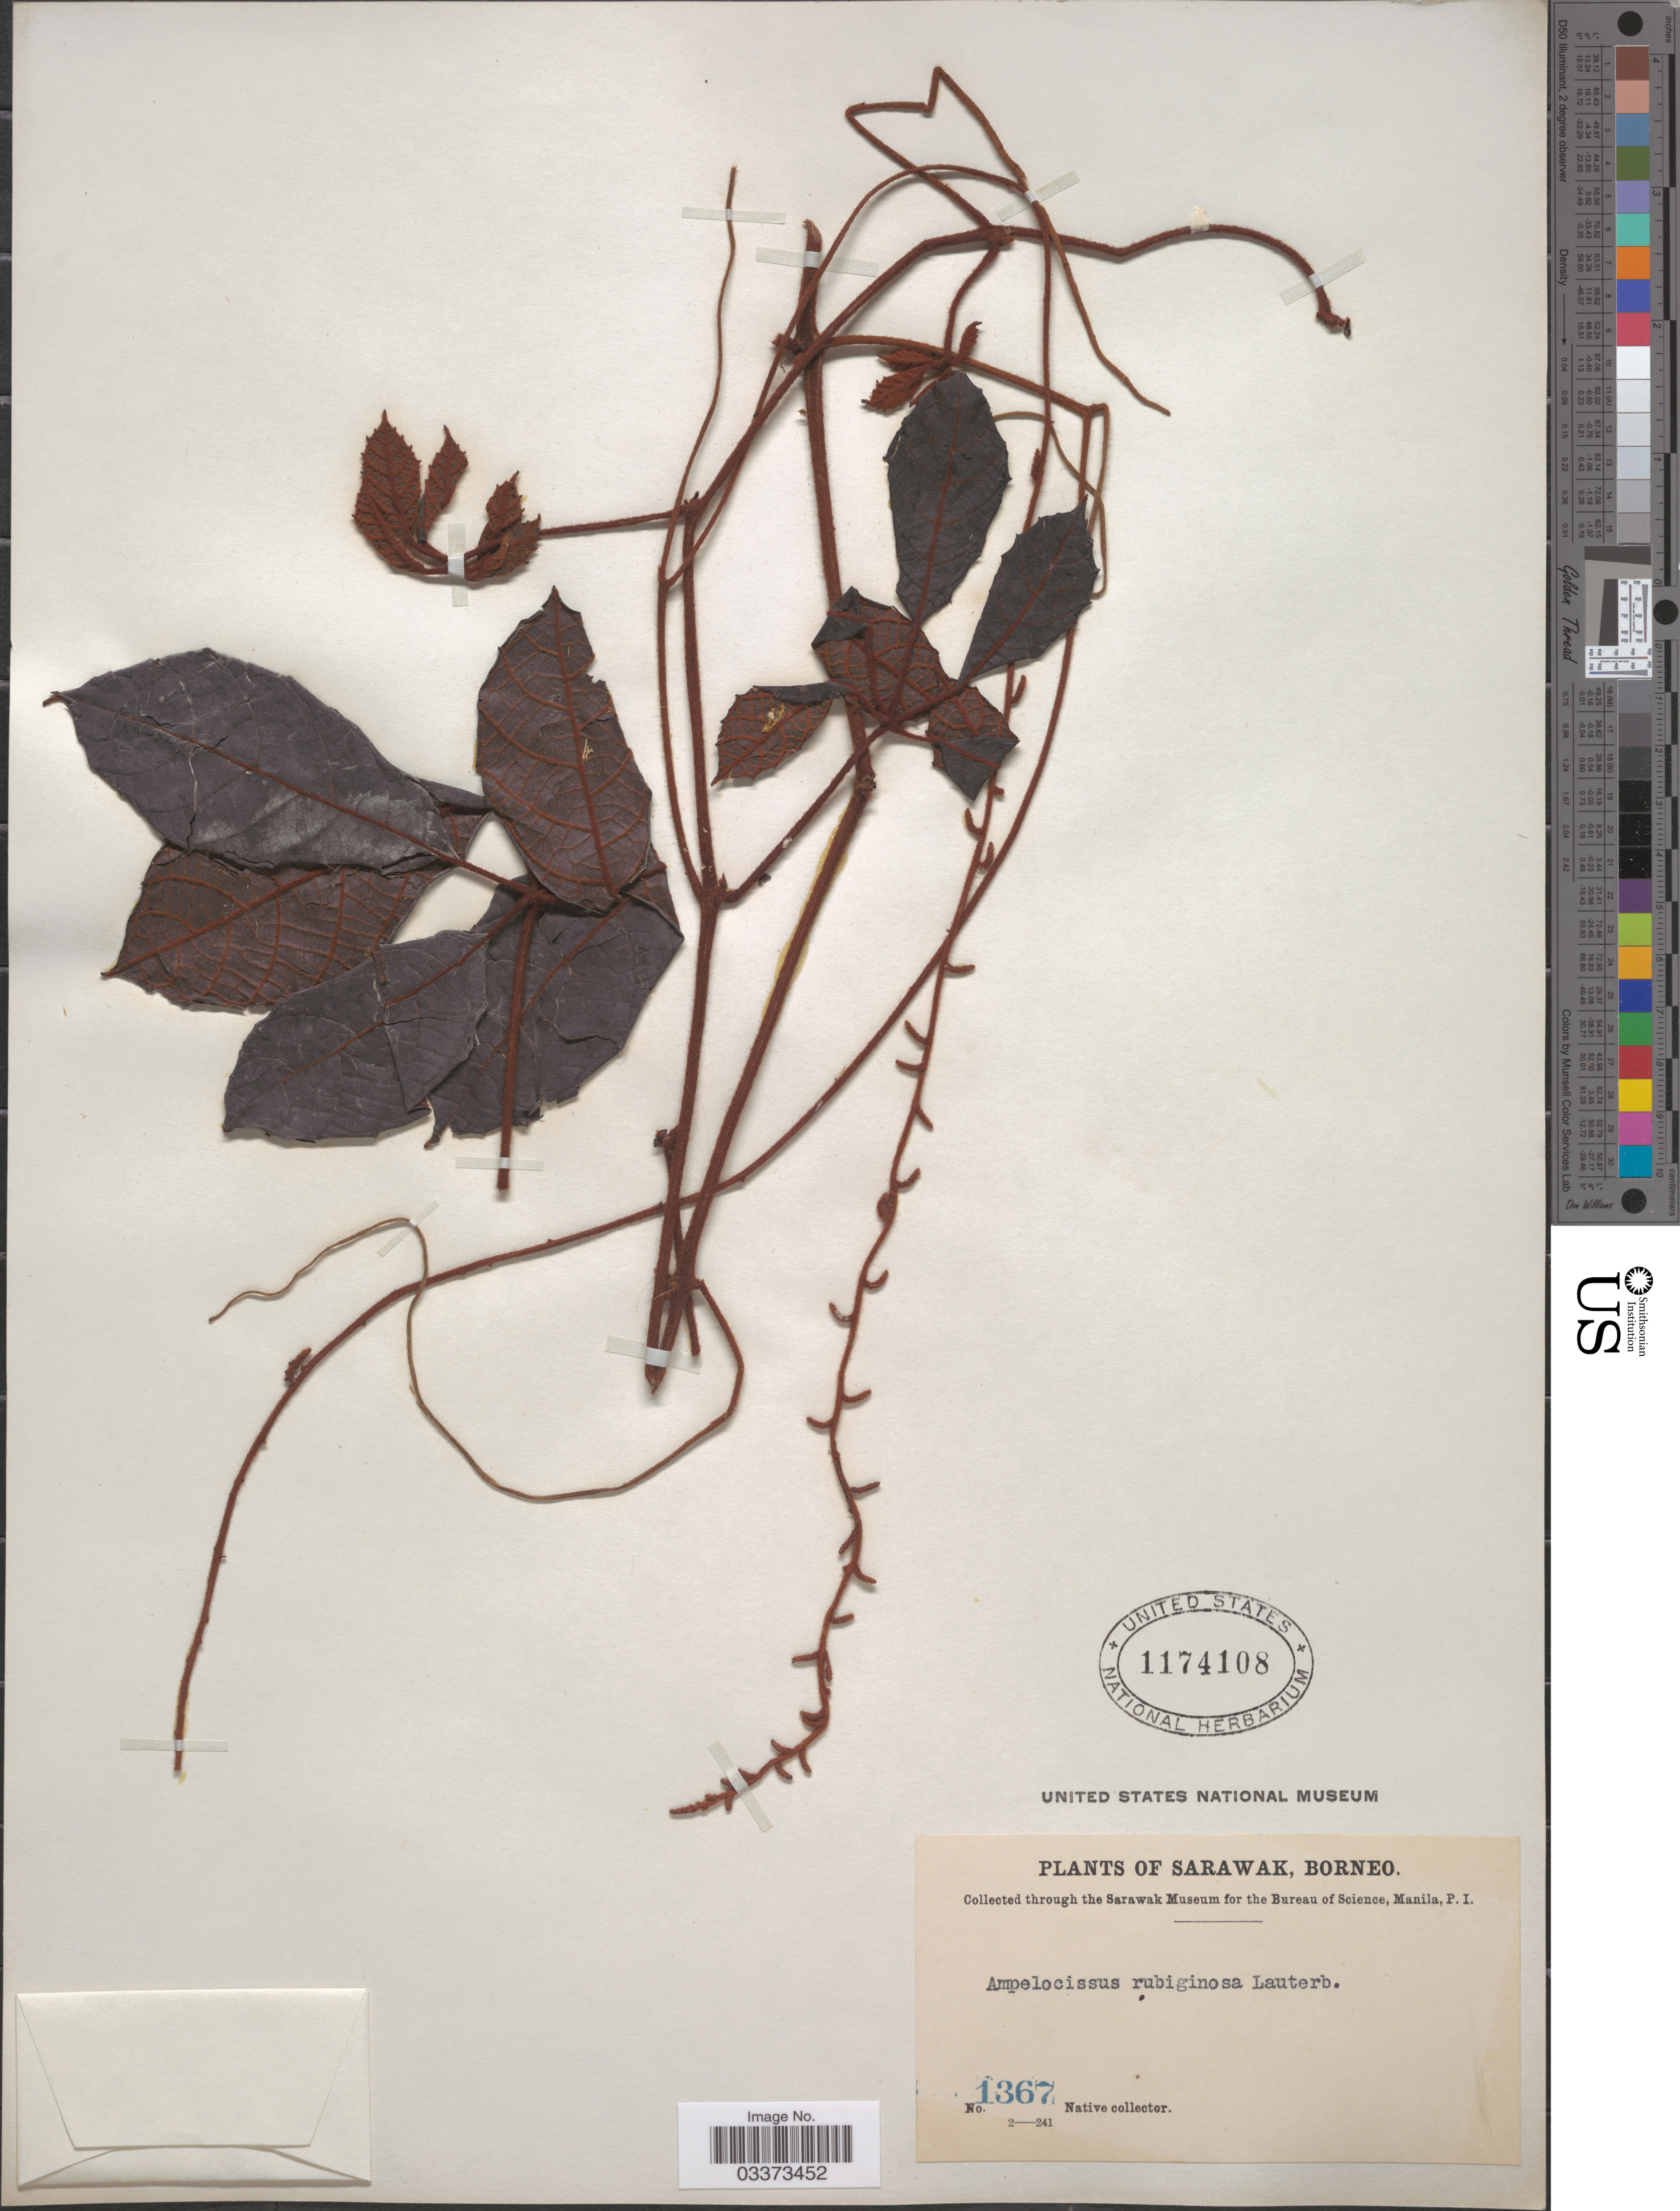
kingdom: Plantae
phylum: Tracheophyta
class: Magnoliopsida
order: Vitales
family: Vitaceae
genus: Ampelocissus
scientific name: Ampelocissus rubiginosa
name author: Lauterb.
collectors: Native collector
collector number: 1367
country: Malaysia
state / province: Sarawak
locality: Borneo.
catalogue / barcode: US 1174108